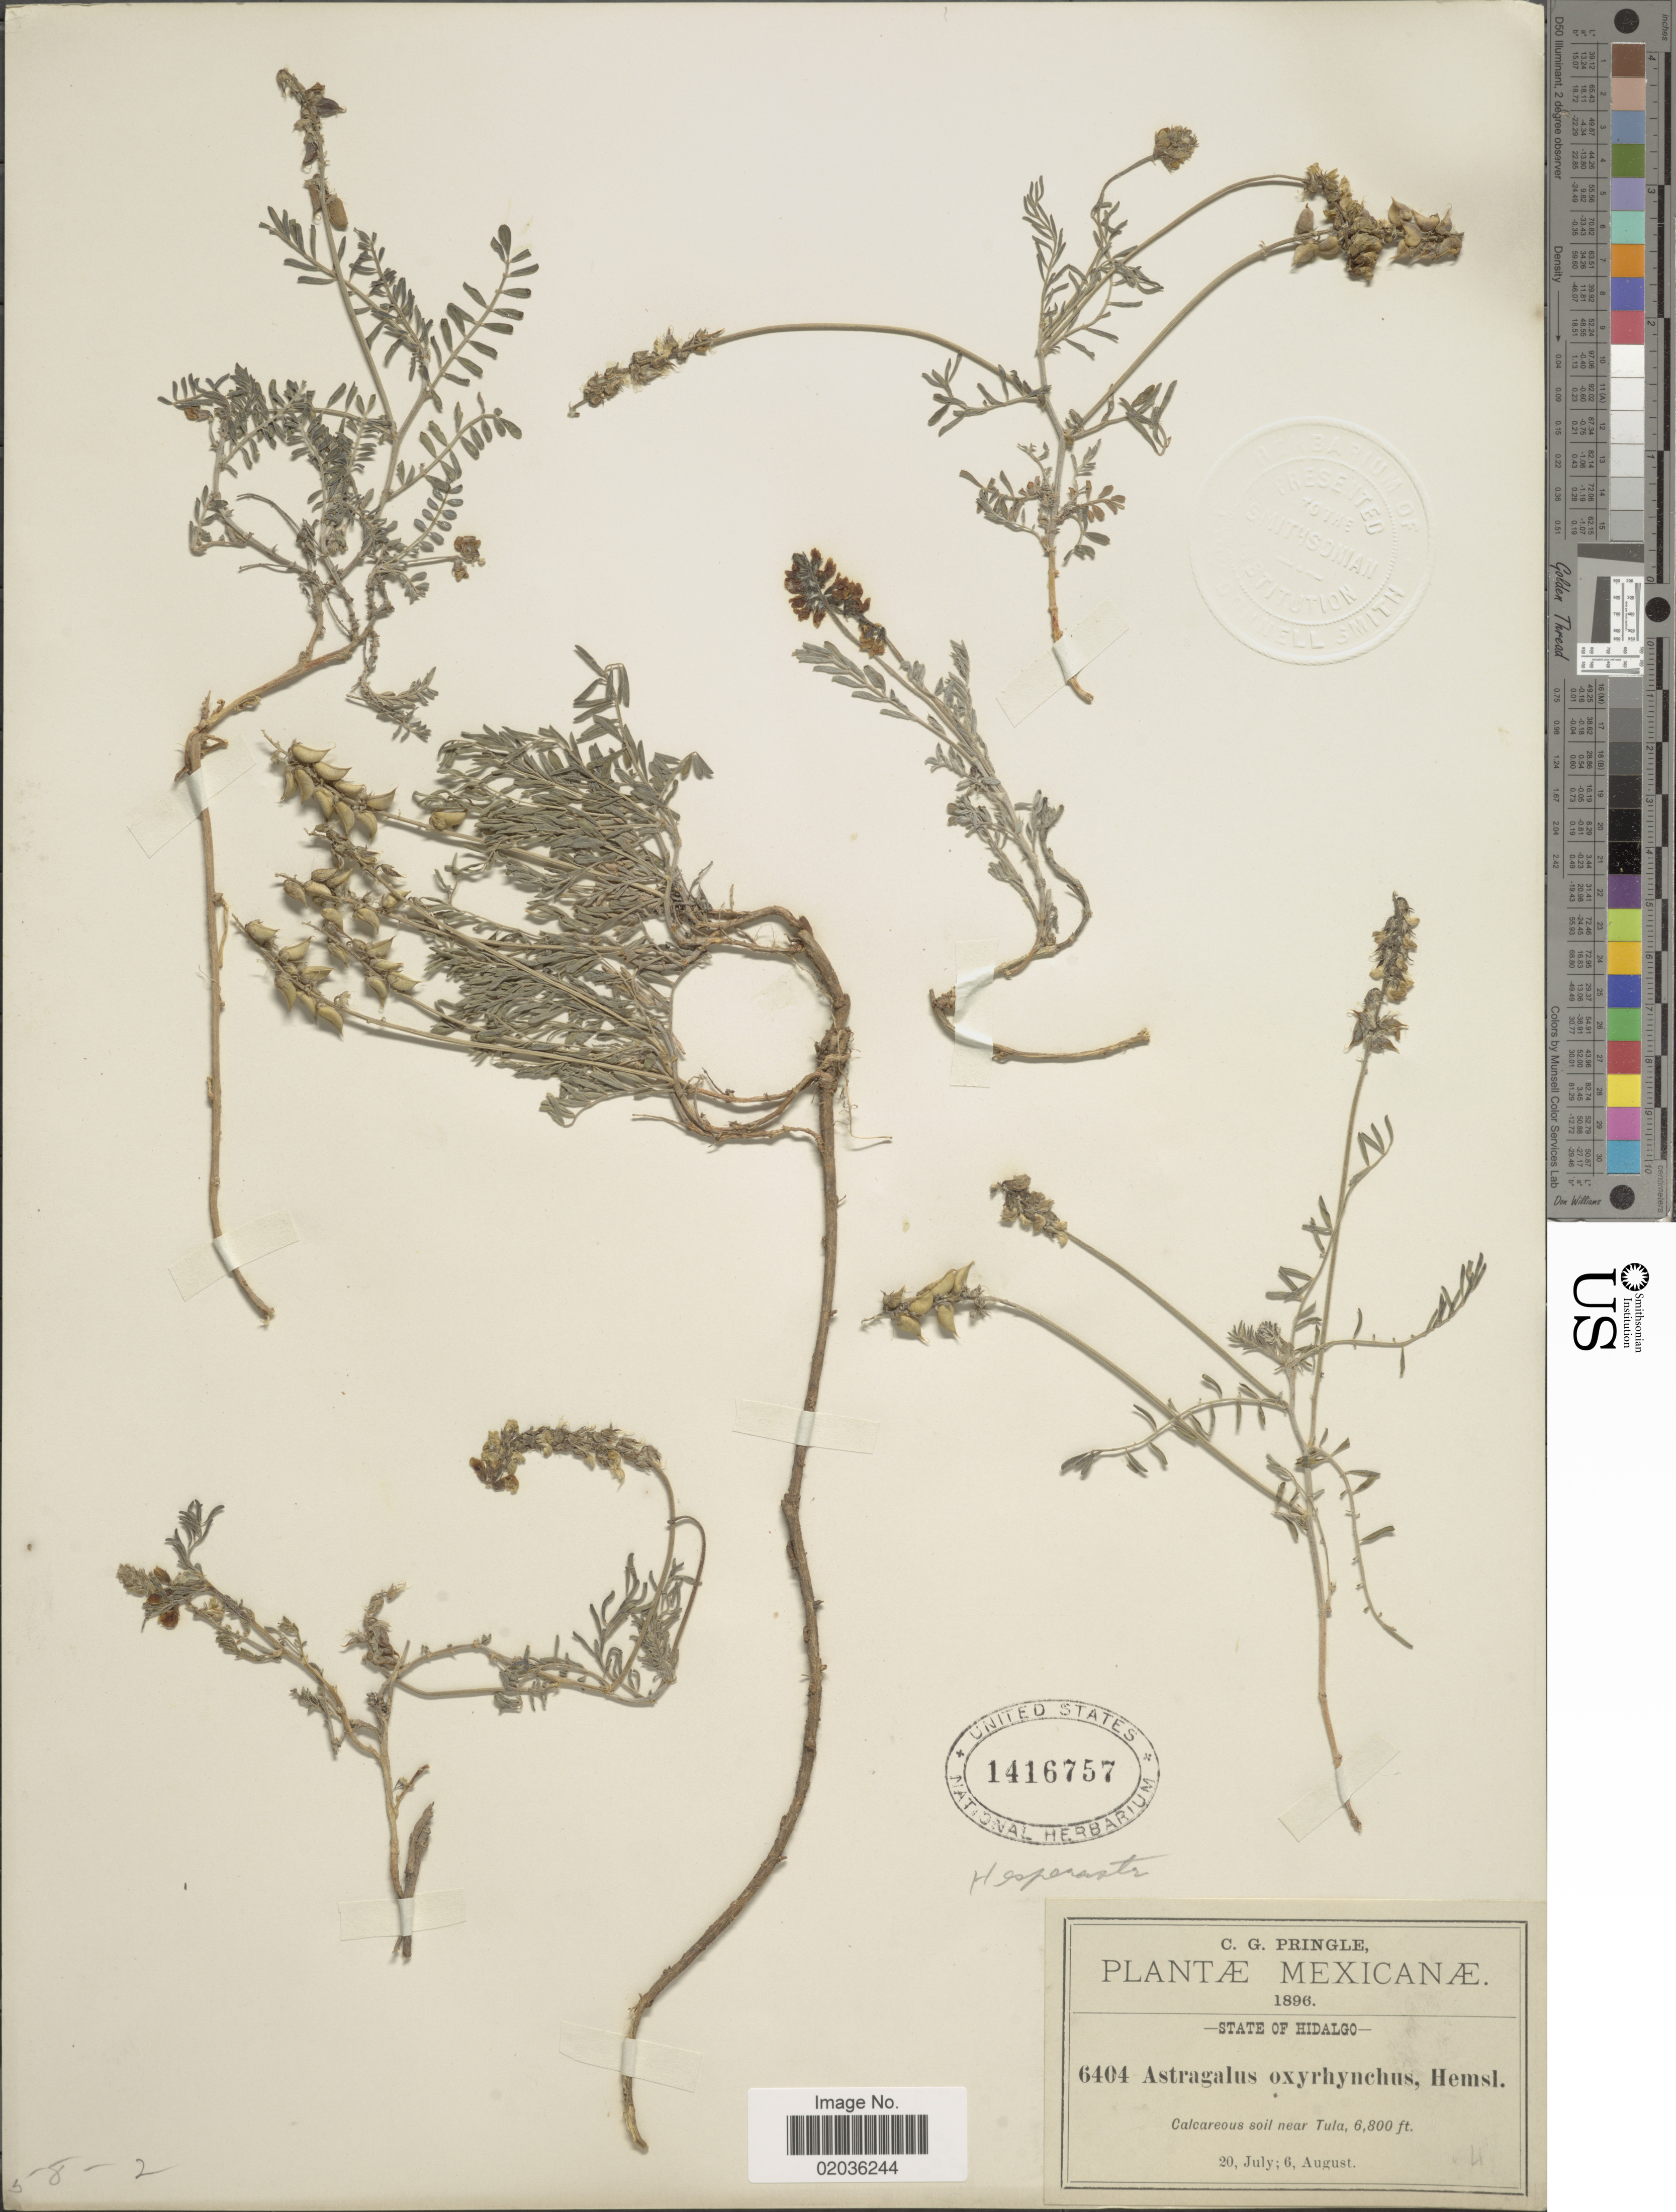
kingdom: Plantae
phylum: Tracheophyta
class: Magnoliopsida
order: Fabales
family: Fabaceae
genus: Astragalus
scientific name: Astragalus oxyrhynchus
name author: Hemsl.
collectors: C. G. Pringle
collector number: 6404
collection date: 1896-07-20/1896-08-06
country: Mexico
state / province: Hidalgo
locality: Calcareous soil near Tula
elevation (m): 2073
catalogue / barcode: US 1416757